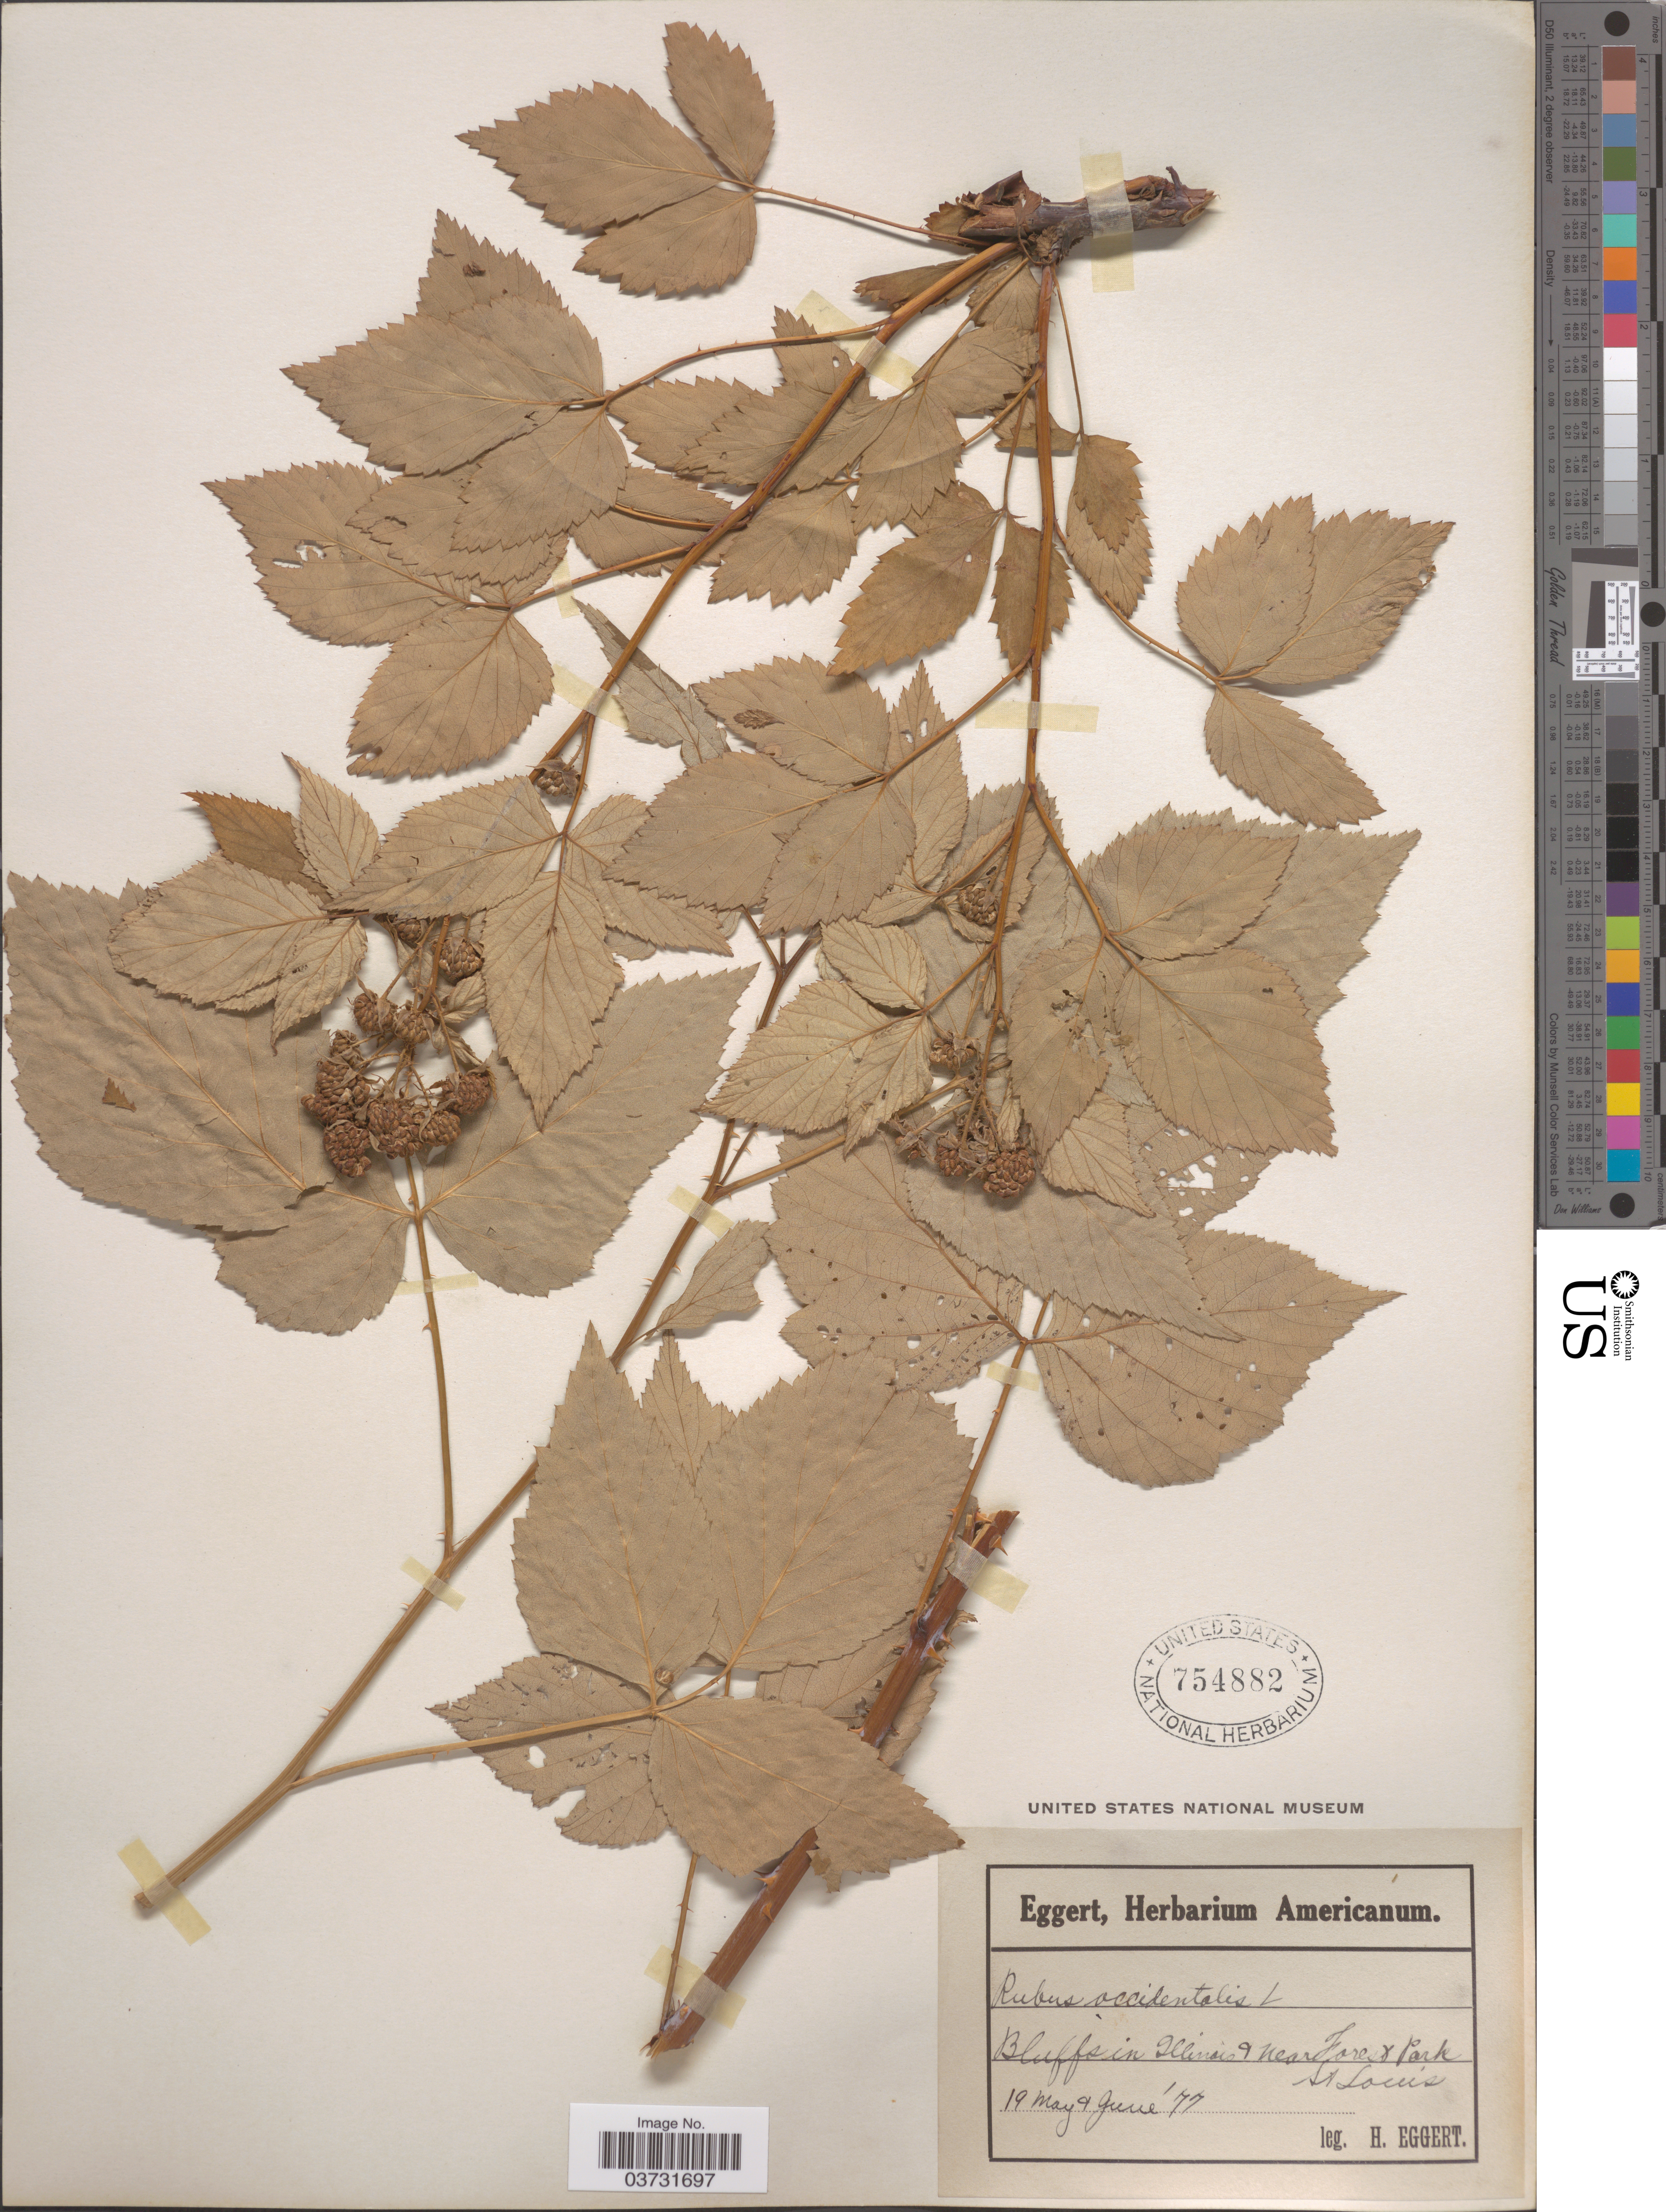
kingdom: Plantae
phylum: Tracheophyta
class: Magnoliopsida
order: Rosales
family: Rosaceae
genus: Rubus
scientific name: Rubus occidentalis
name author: L.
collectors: H. Eggert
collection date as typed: Transcribed d/m/y: 19/5/77 to 9/6/77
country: United States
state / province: Illinois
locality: Bluffs in Illinois + near Forest Park St. Louis.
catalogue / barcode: US 754882